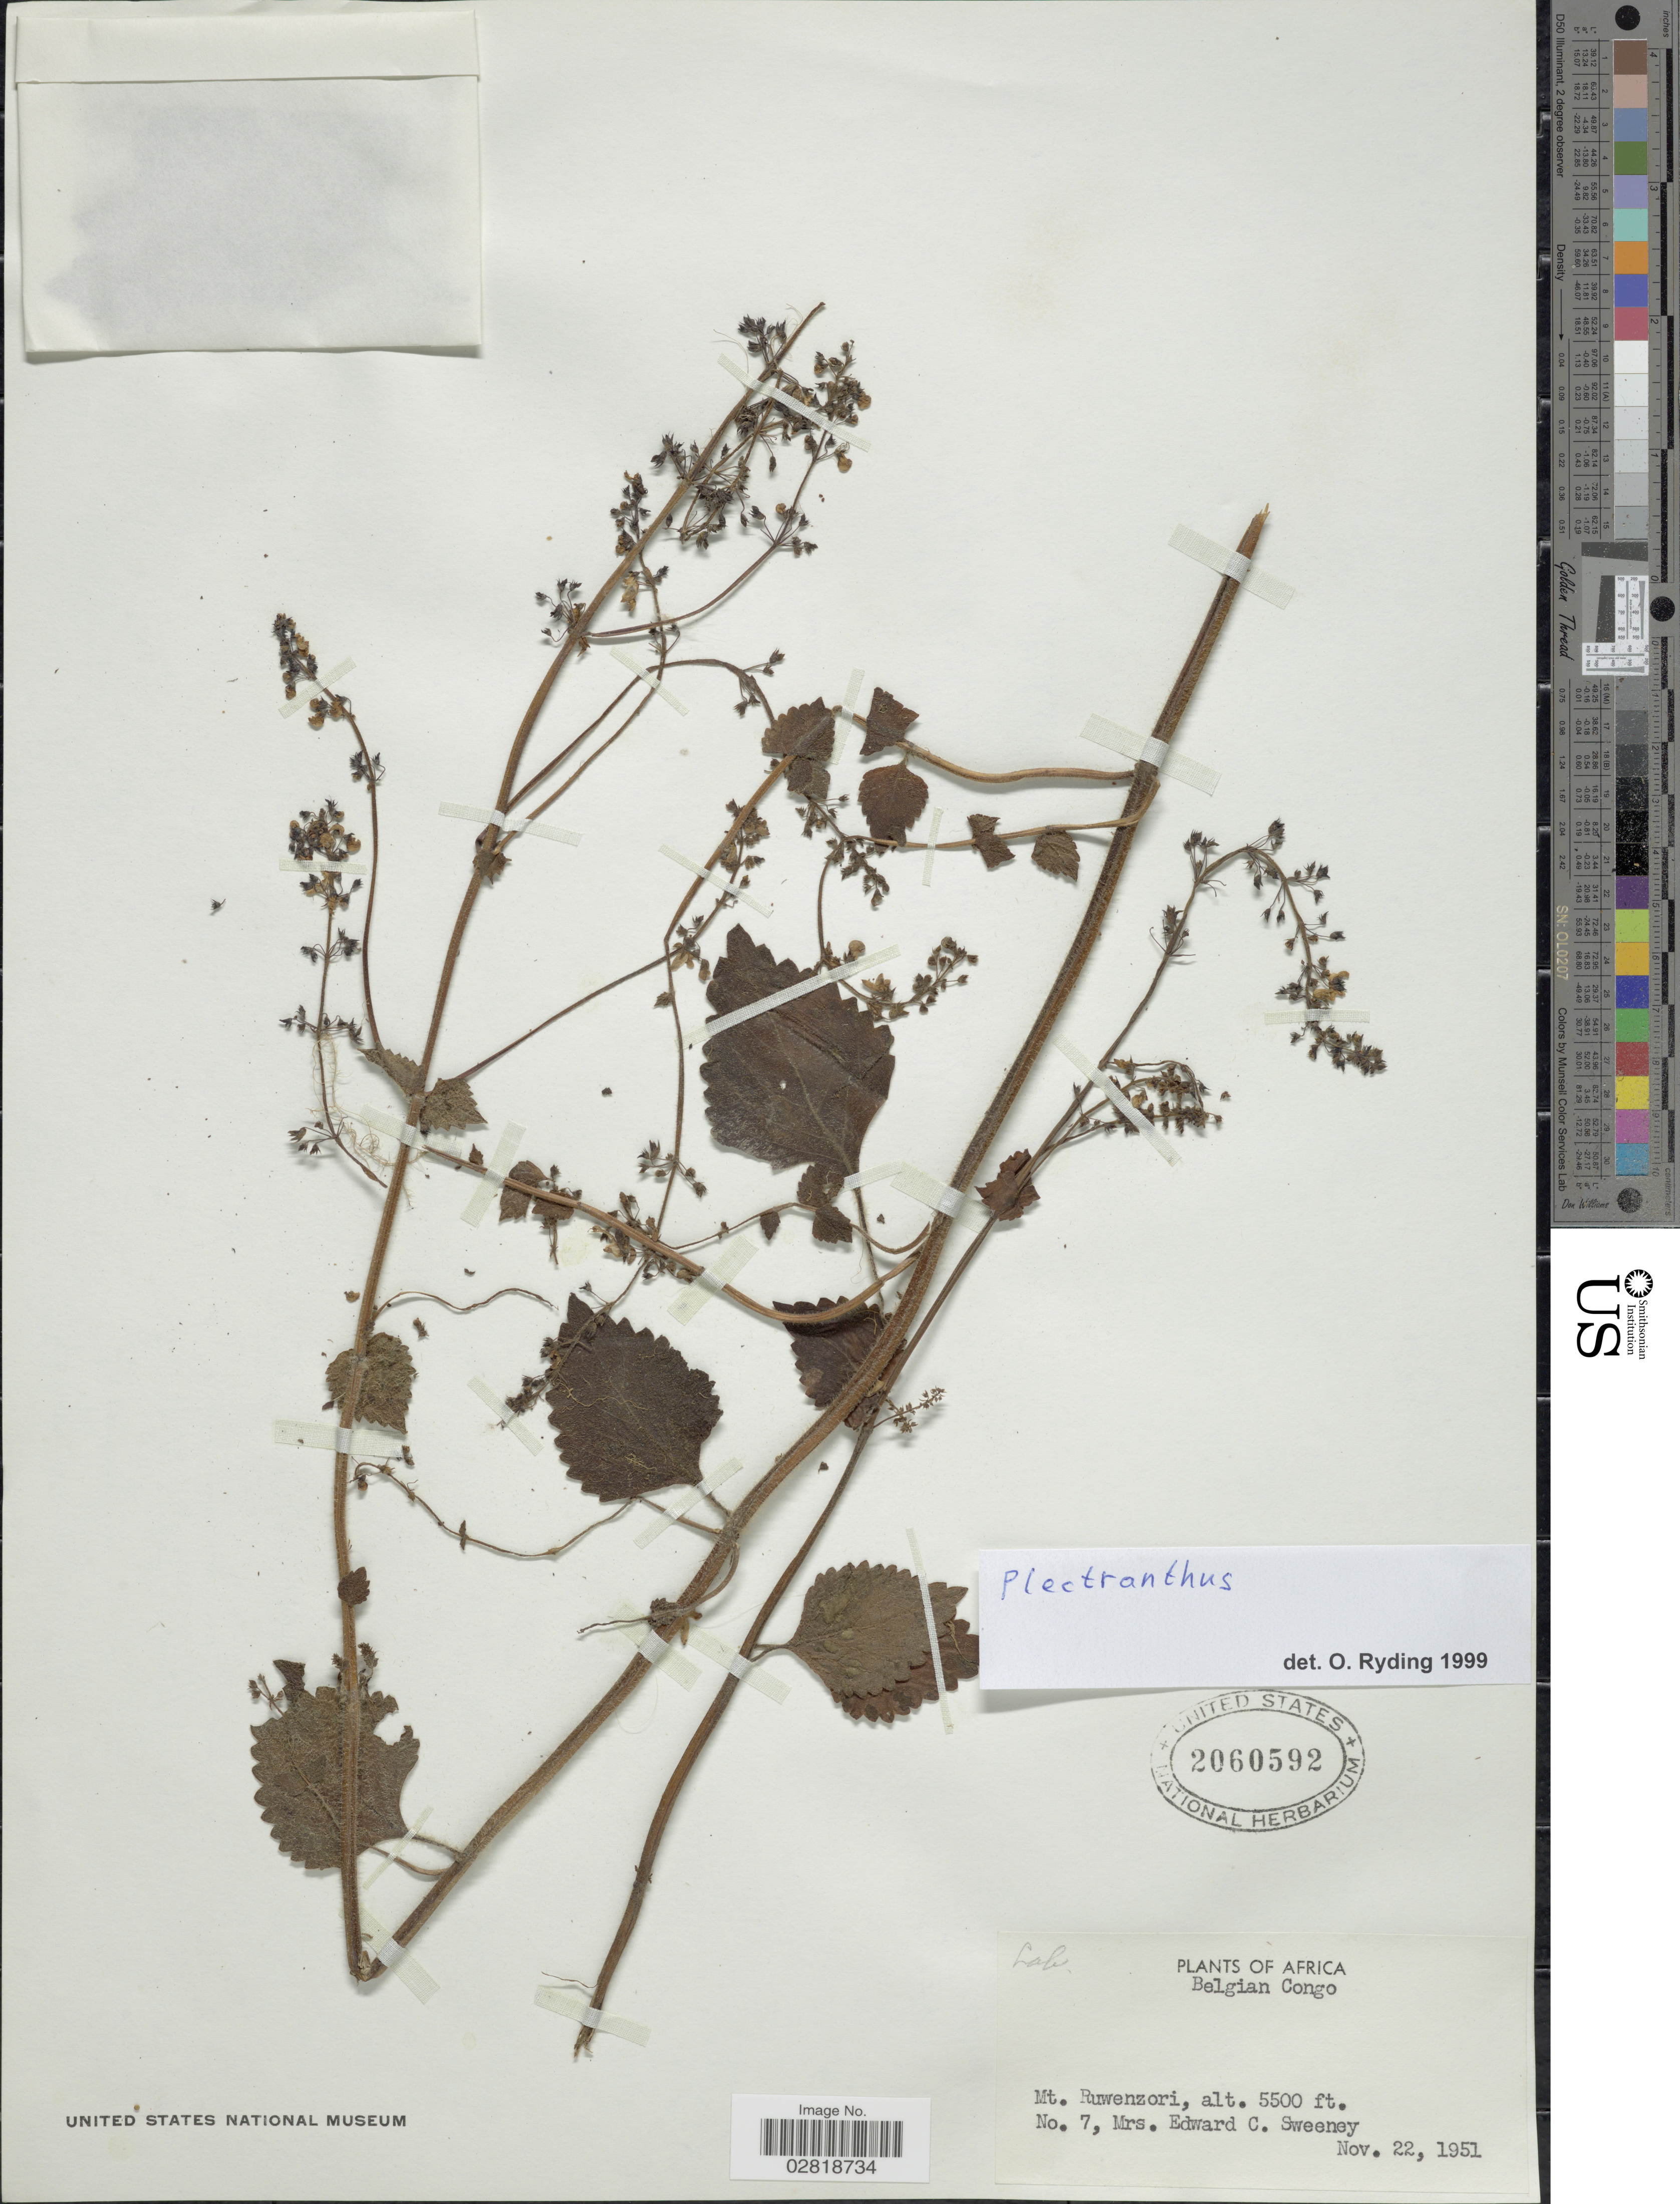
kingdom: Plantae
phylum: Tracheophyta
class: Magnoliopsida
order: Lamiales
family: Lamiaceae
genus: Plectranthus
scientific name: Plectranthus sp.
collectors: E. Sweeney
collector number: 7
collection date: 1951-11-22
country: Congo, Democratic Republic of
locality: Belgian Congo. Mt. Ruwenzori.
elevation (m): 1676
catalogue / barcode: US 2060592